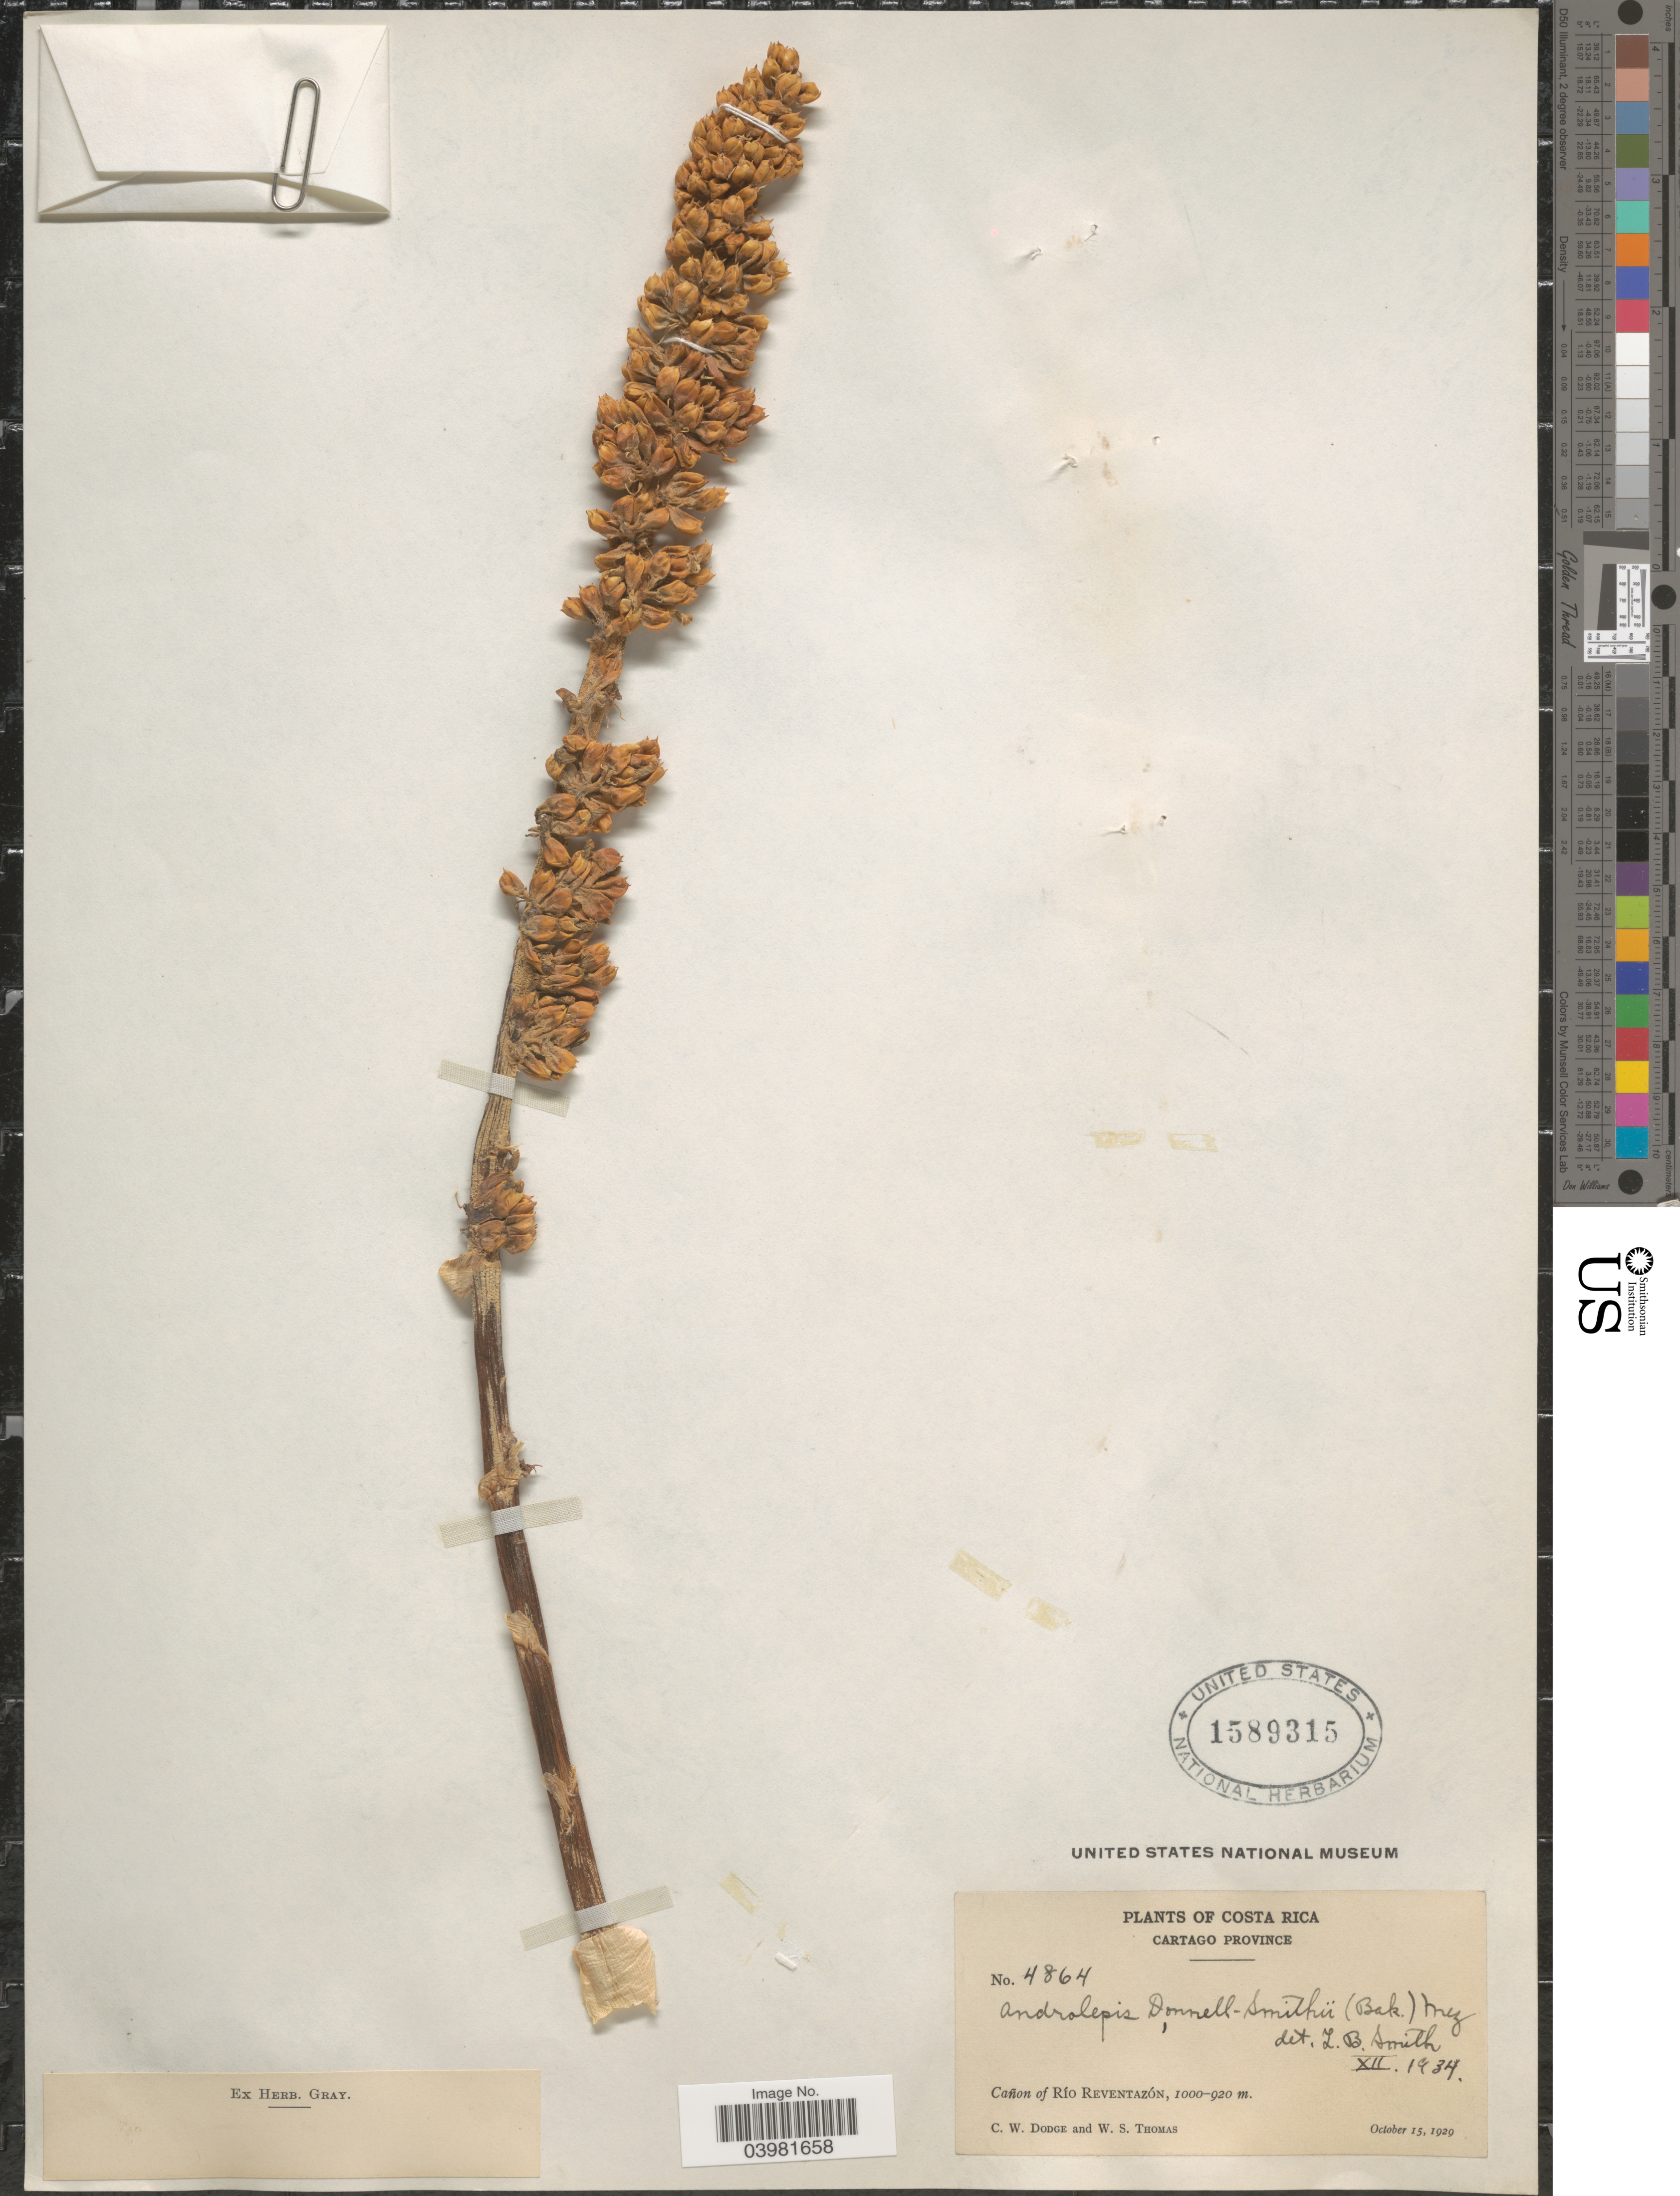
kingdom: Plantae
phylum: Tracheophyta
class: Liliopsida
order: Poales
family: Bromeliaceae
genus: Androlepis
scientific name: Androlepis skinneri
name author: Brongn. ex Houllet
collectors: C. Dodge & W. S. Thomas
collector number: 4864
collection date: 1929-10-15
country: Costa Rica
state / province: Cartago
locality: Cañon of Río Reventazón.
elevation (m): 920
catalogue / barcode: US 1589315